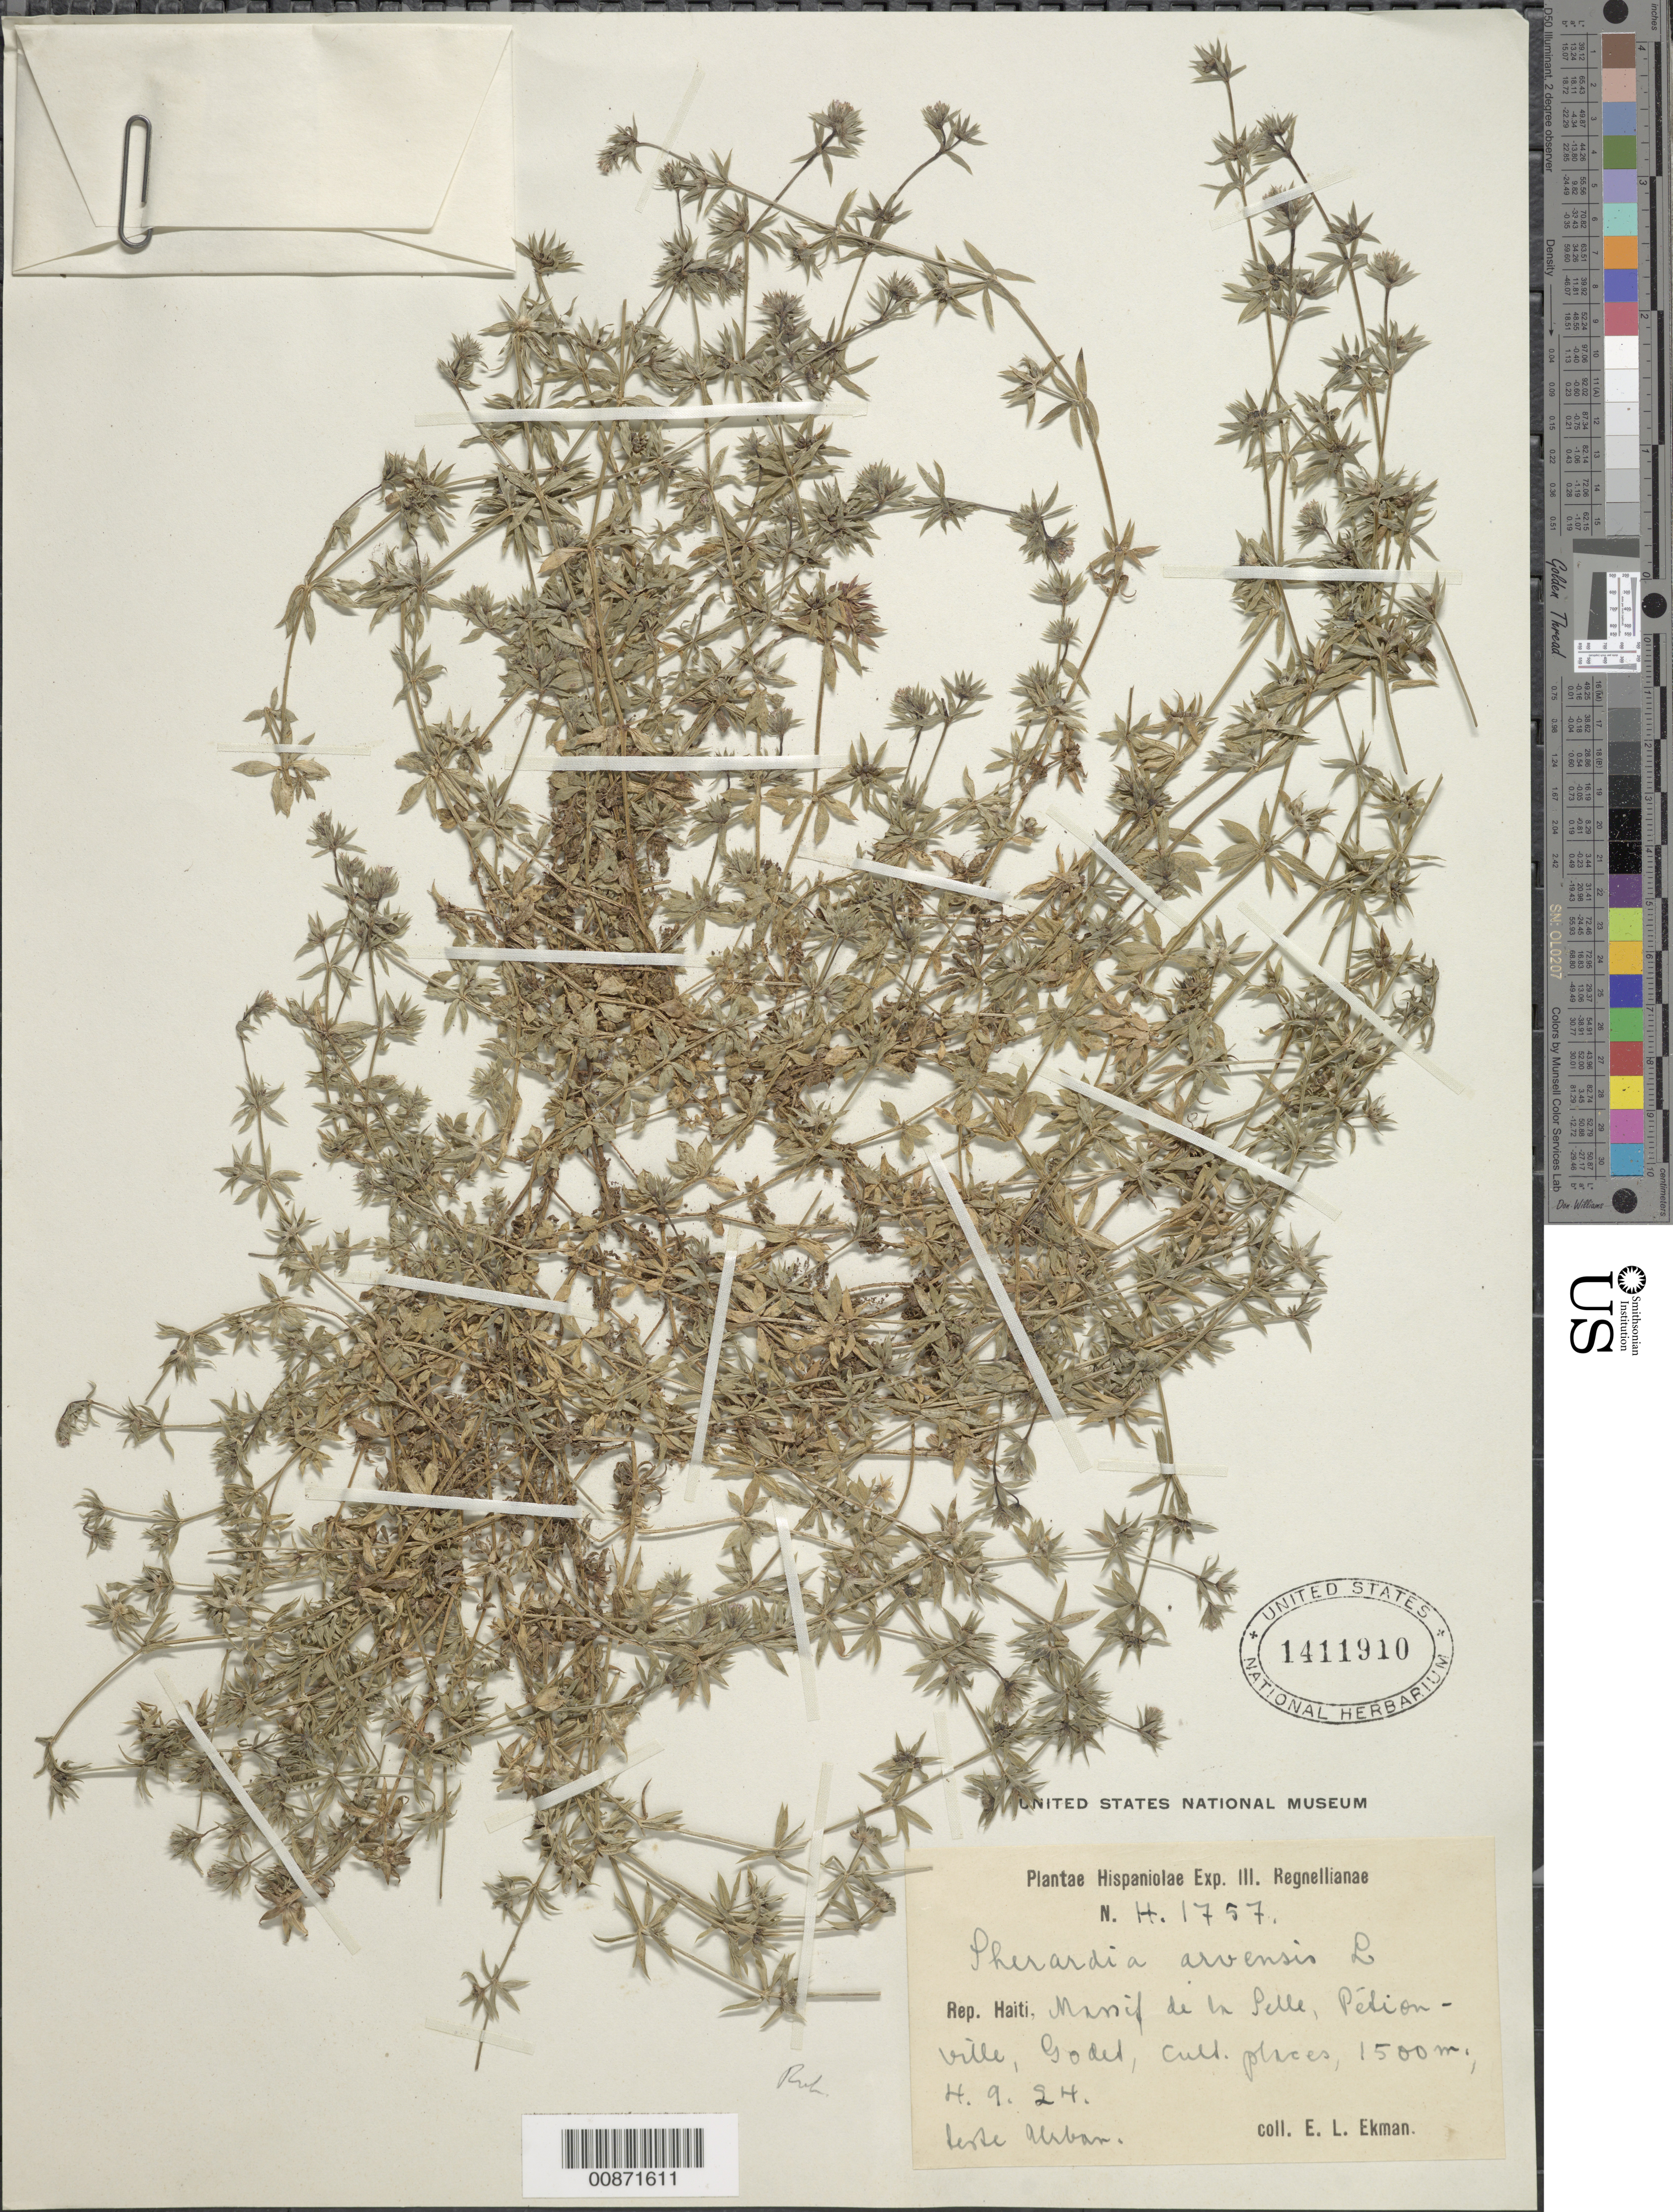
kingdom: Plantae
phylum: Tracheophyta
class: Magnoliopsida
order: Gentianales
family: Rubiaceae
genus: Sherardia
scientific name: Sherardia arvensis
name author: L.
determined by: Urban, Ignatz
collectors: E. L. Ekman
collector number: H 1757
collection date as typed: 04 Sep 1924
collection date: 1924-09-04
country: Haiti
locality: Massif de la Pelle, Pésion-ville, Godet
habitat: Cultivated places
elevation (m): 1500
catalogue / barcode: US 1411910